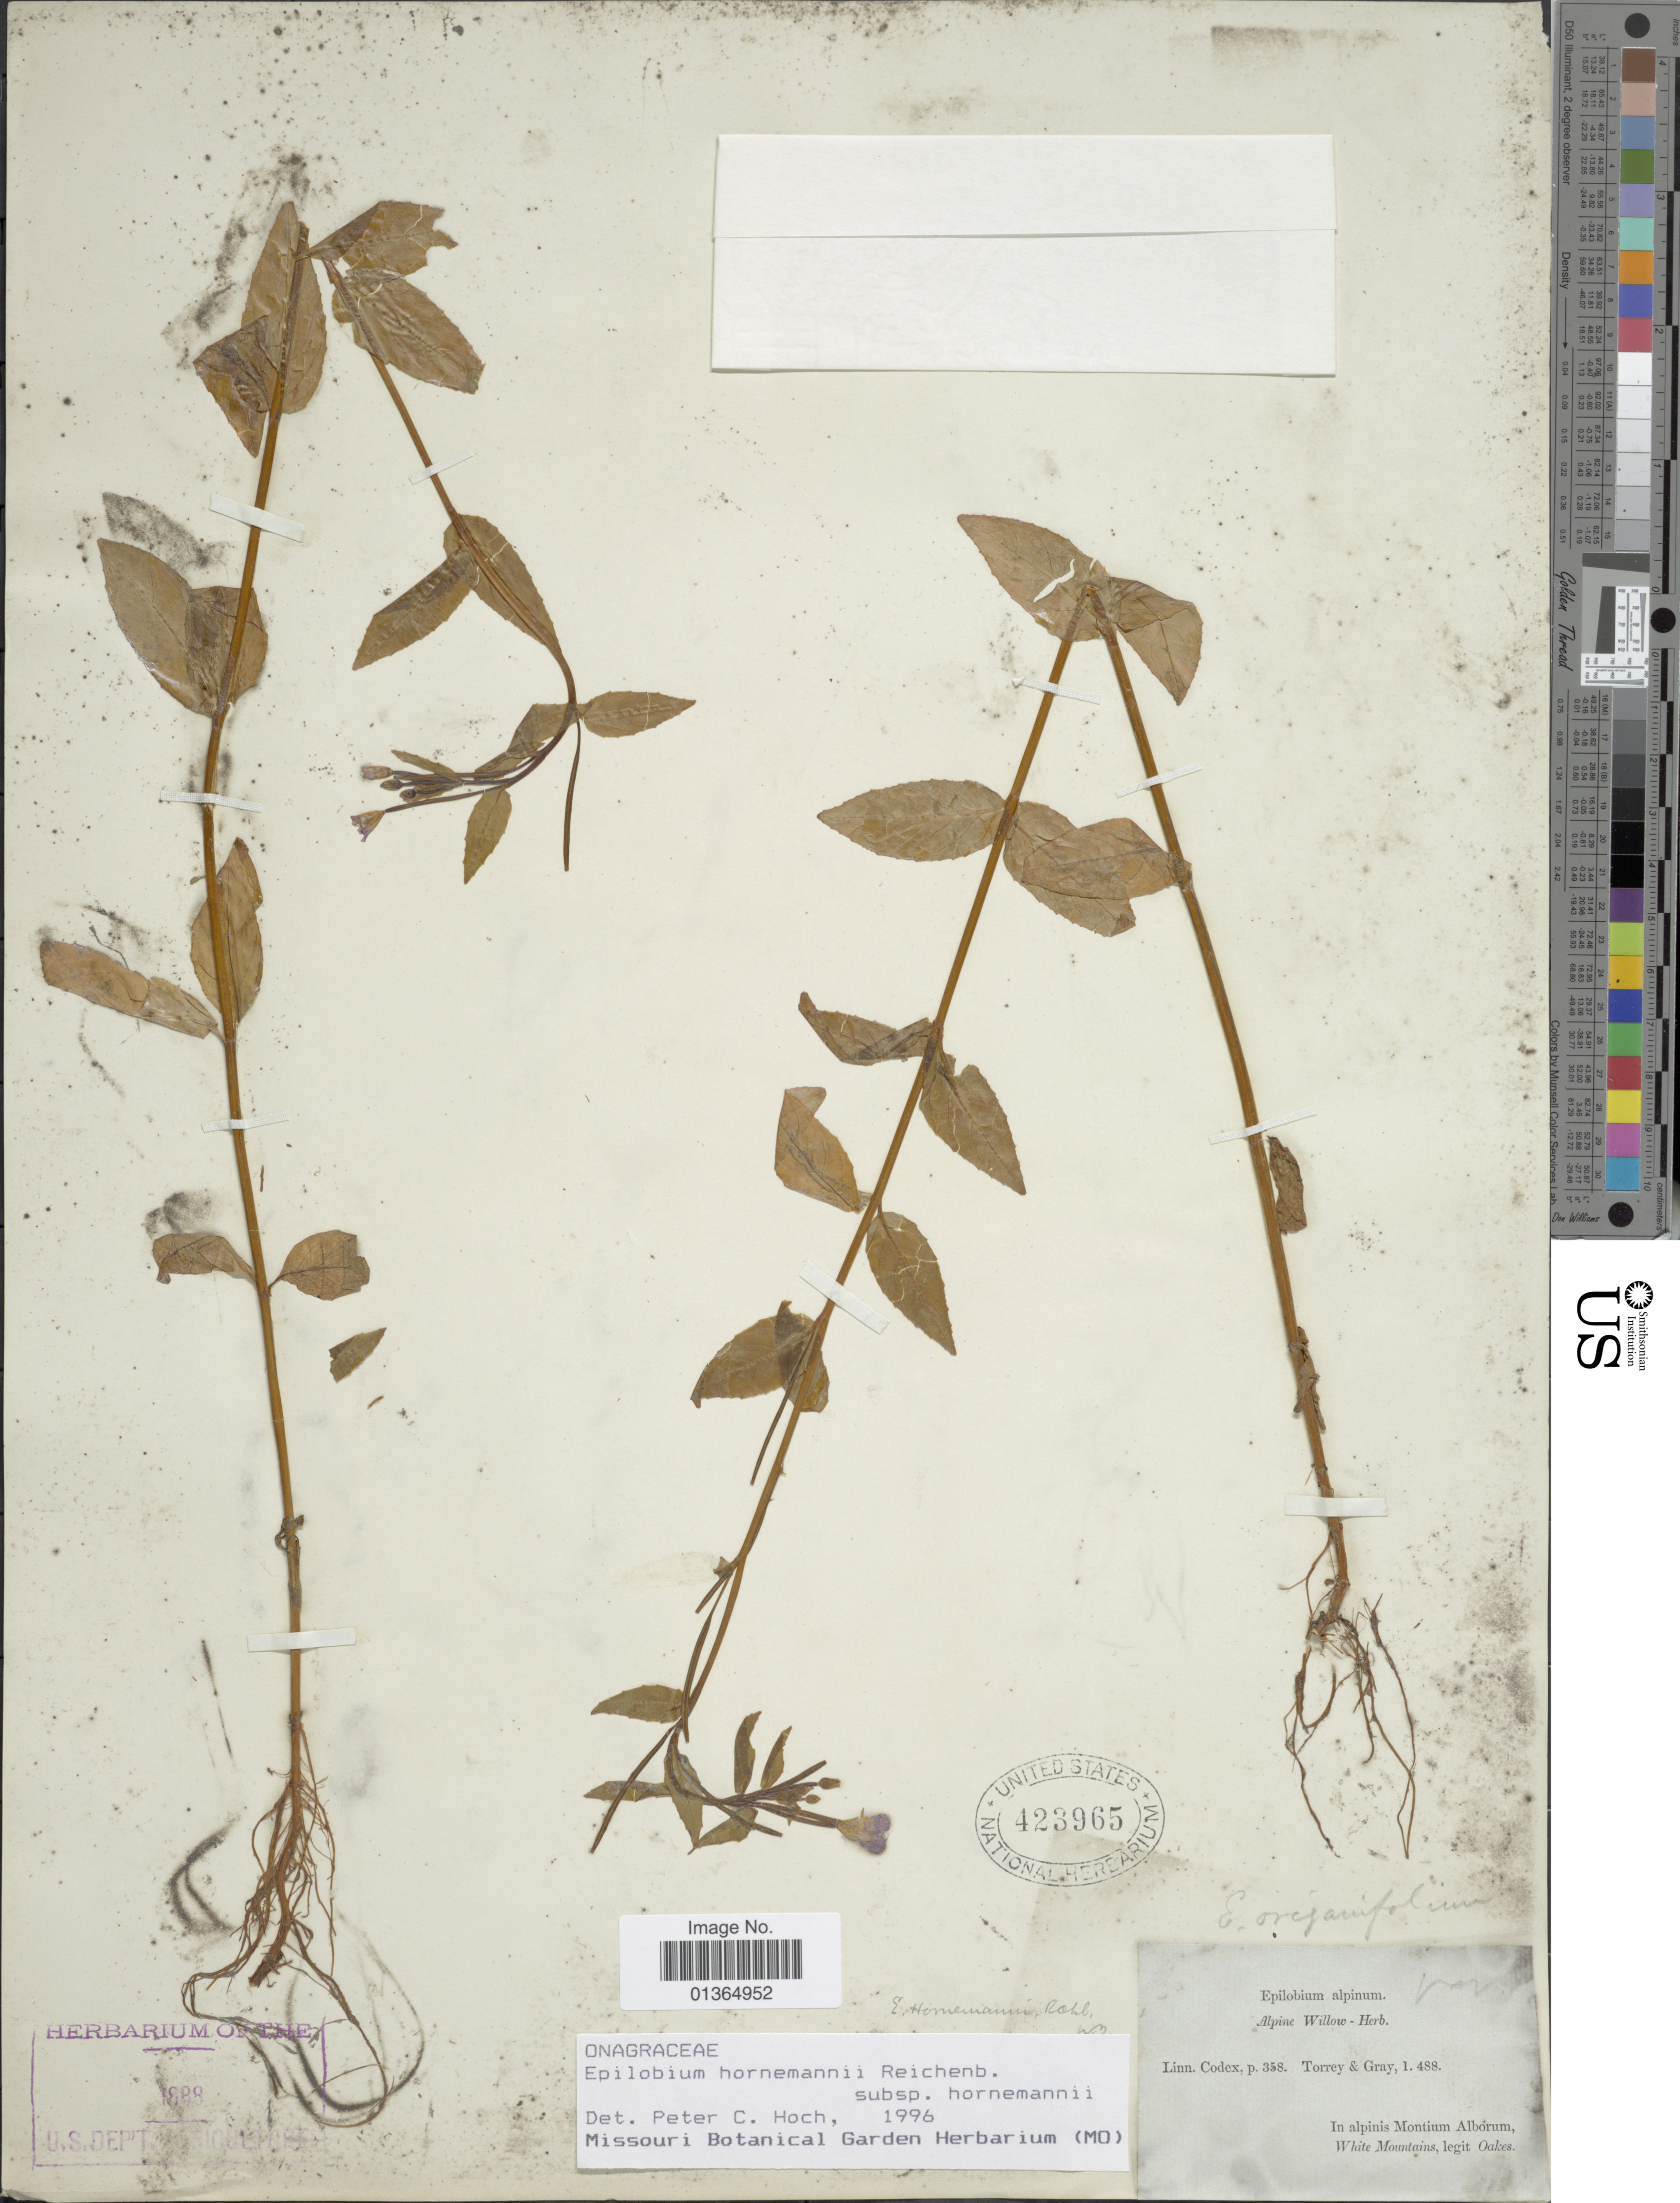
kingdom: Plantae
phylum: Tracheophyta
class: Magnoliopsida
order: Myrtales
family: Onagraceae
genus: Epilobium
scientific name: Epilobium hornemannii subsp. hornemannii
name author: Rchb.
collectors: -. Oakes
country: United States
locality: In alpinis Montium Alborum, White Mountains.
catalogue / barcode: US 423965